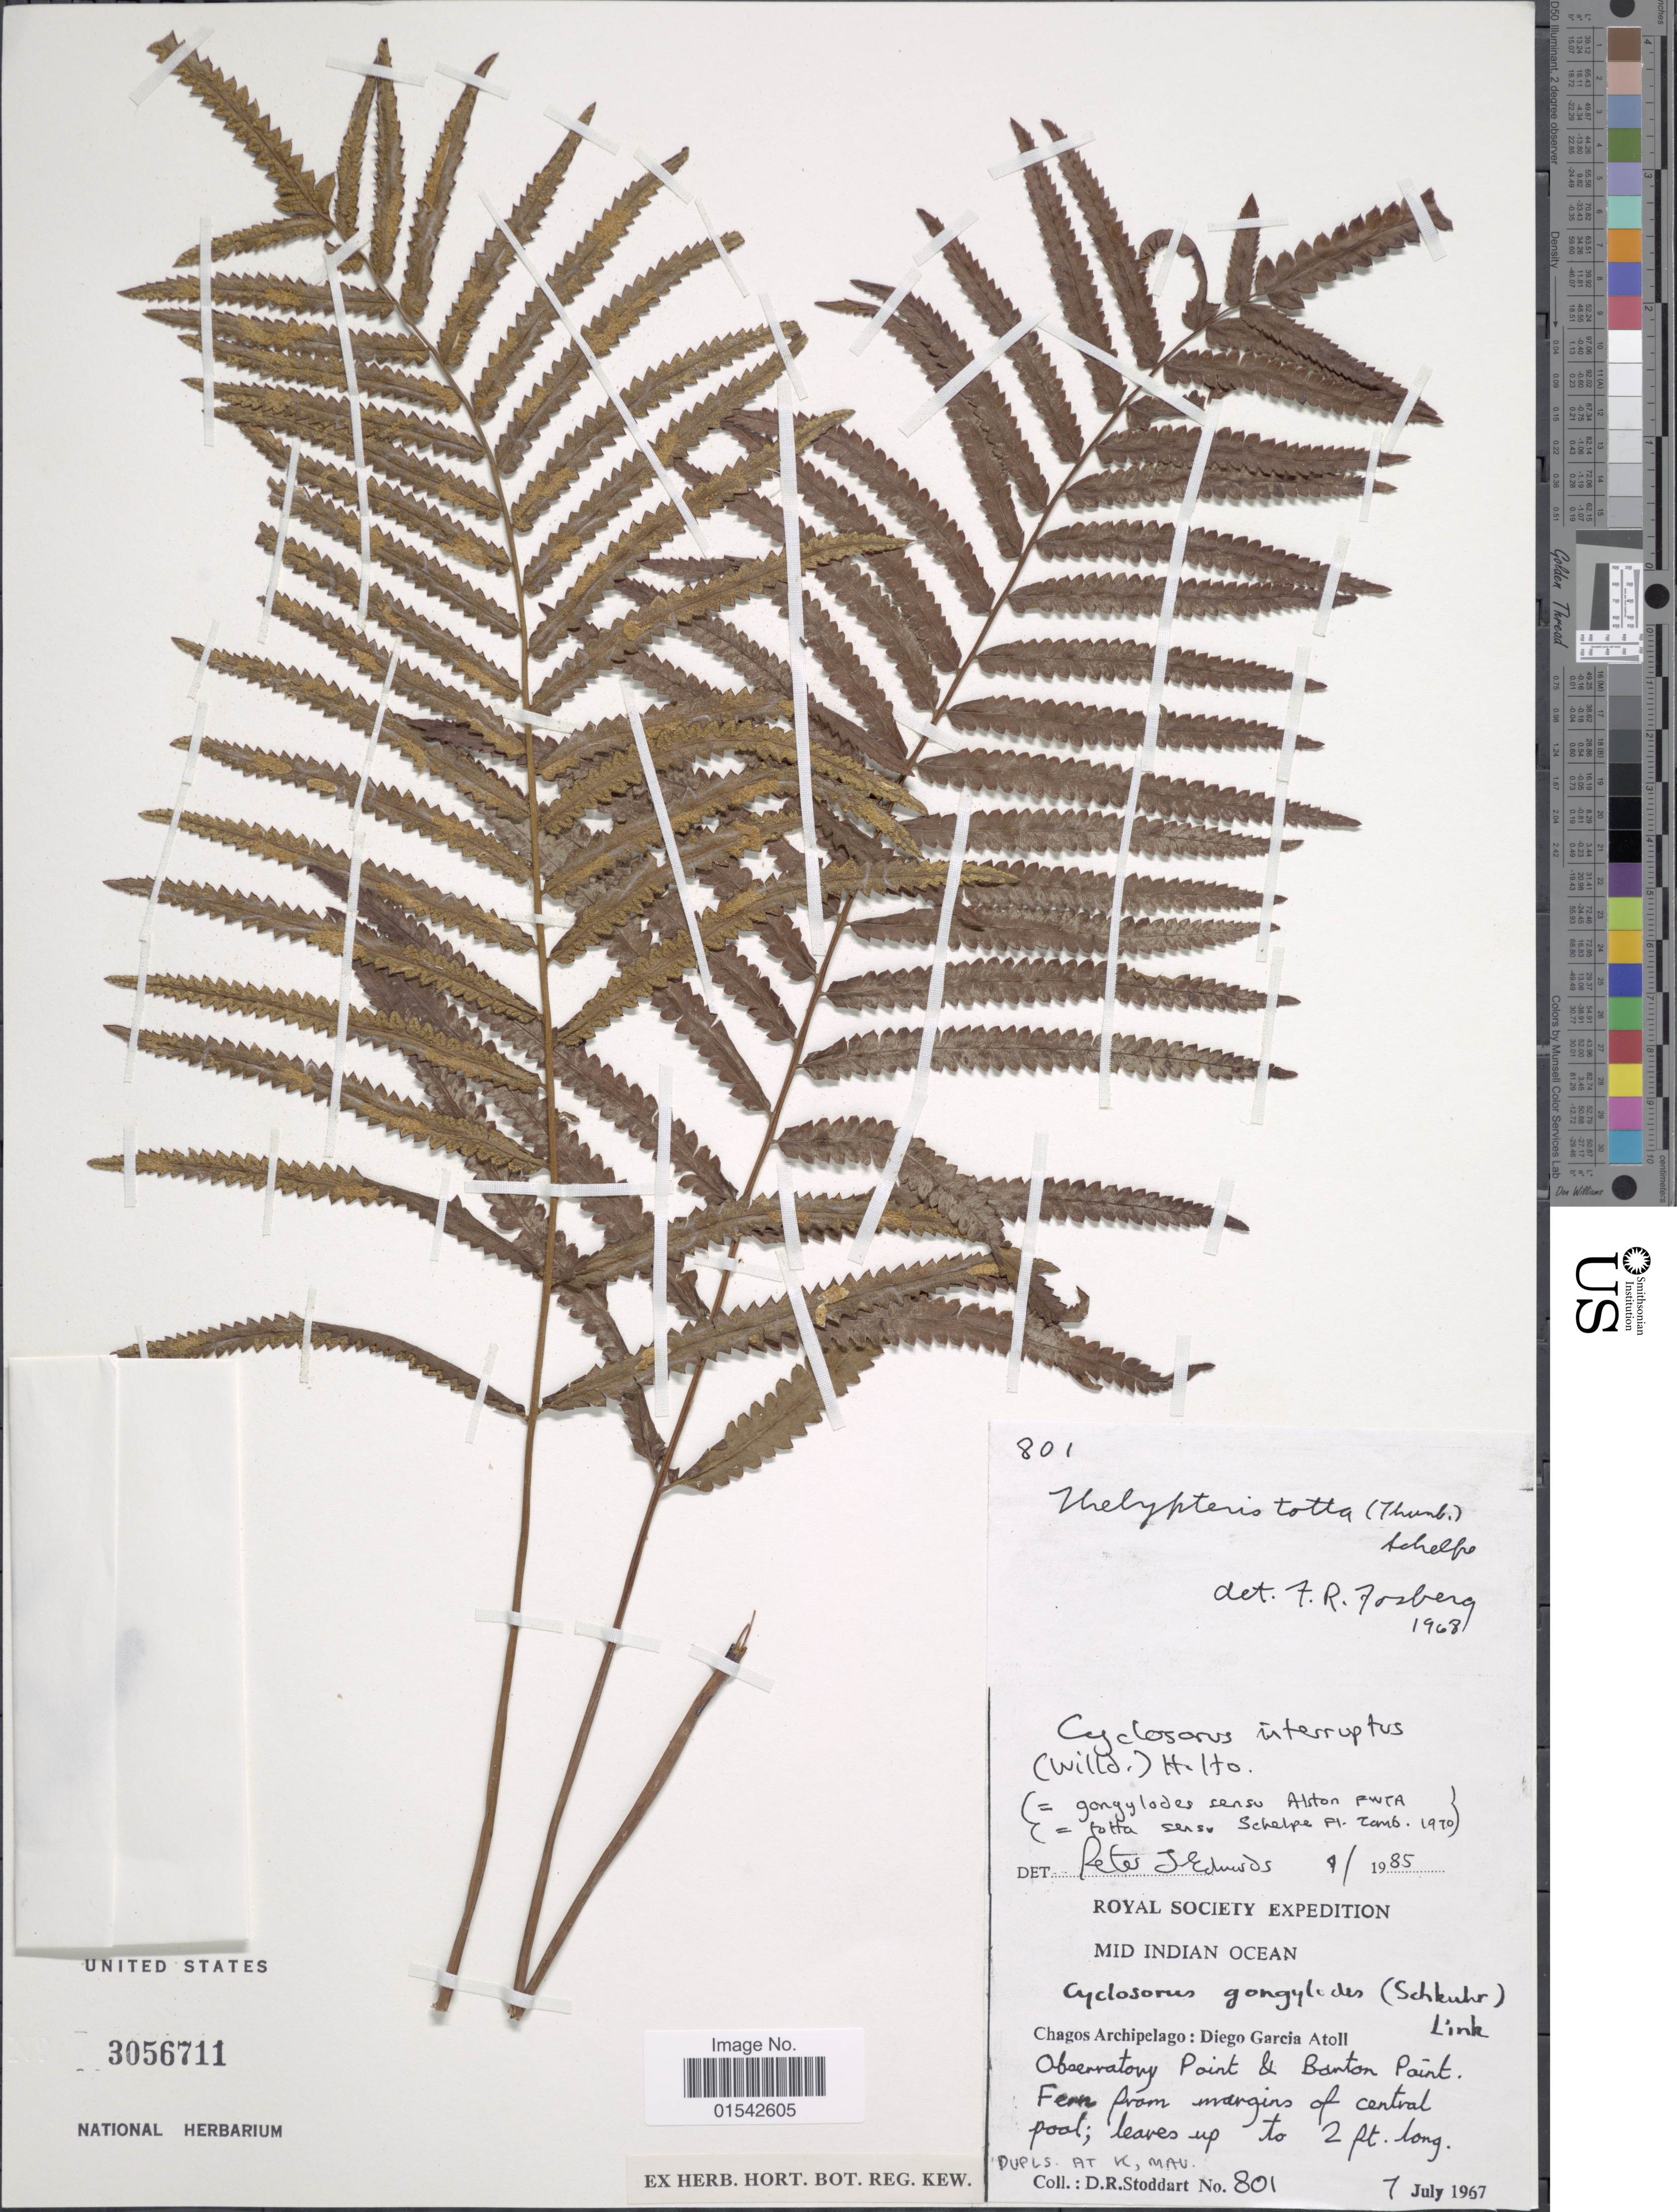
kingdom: Plantae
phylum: Tracheophyta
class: Polypodiopsida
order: Polypodiales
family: Thelypteridaceae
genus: Cyclosorus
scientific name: Cyclosorus interruptus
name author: (Willd.) H. Itô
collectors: D. R. Stoddart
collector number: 801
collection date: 1967-07-07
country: British Indian Ocean Territory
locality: Mid Indian Ocean, Chagos Archipelago: Diego Garcia Atoll, Observatory Point & Banton Point, Fern from margins of central pool [interpreted]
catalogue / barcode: US 3056711